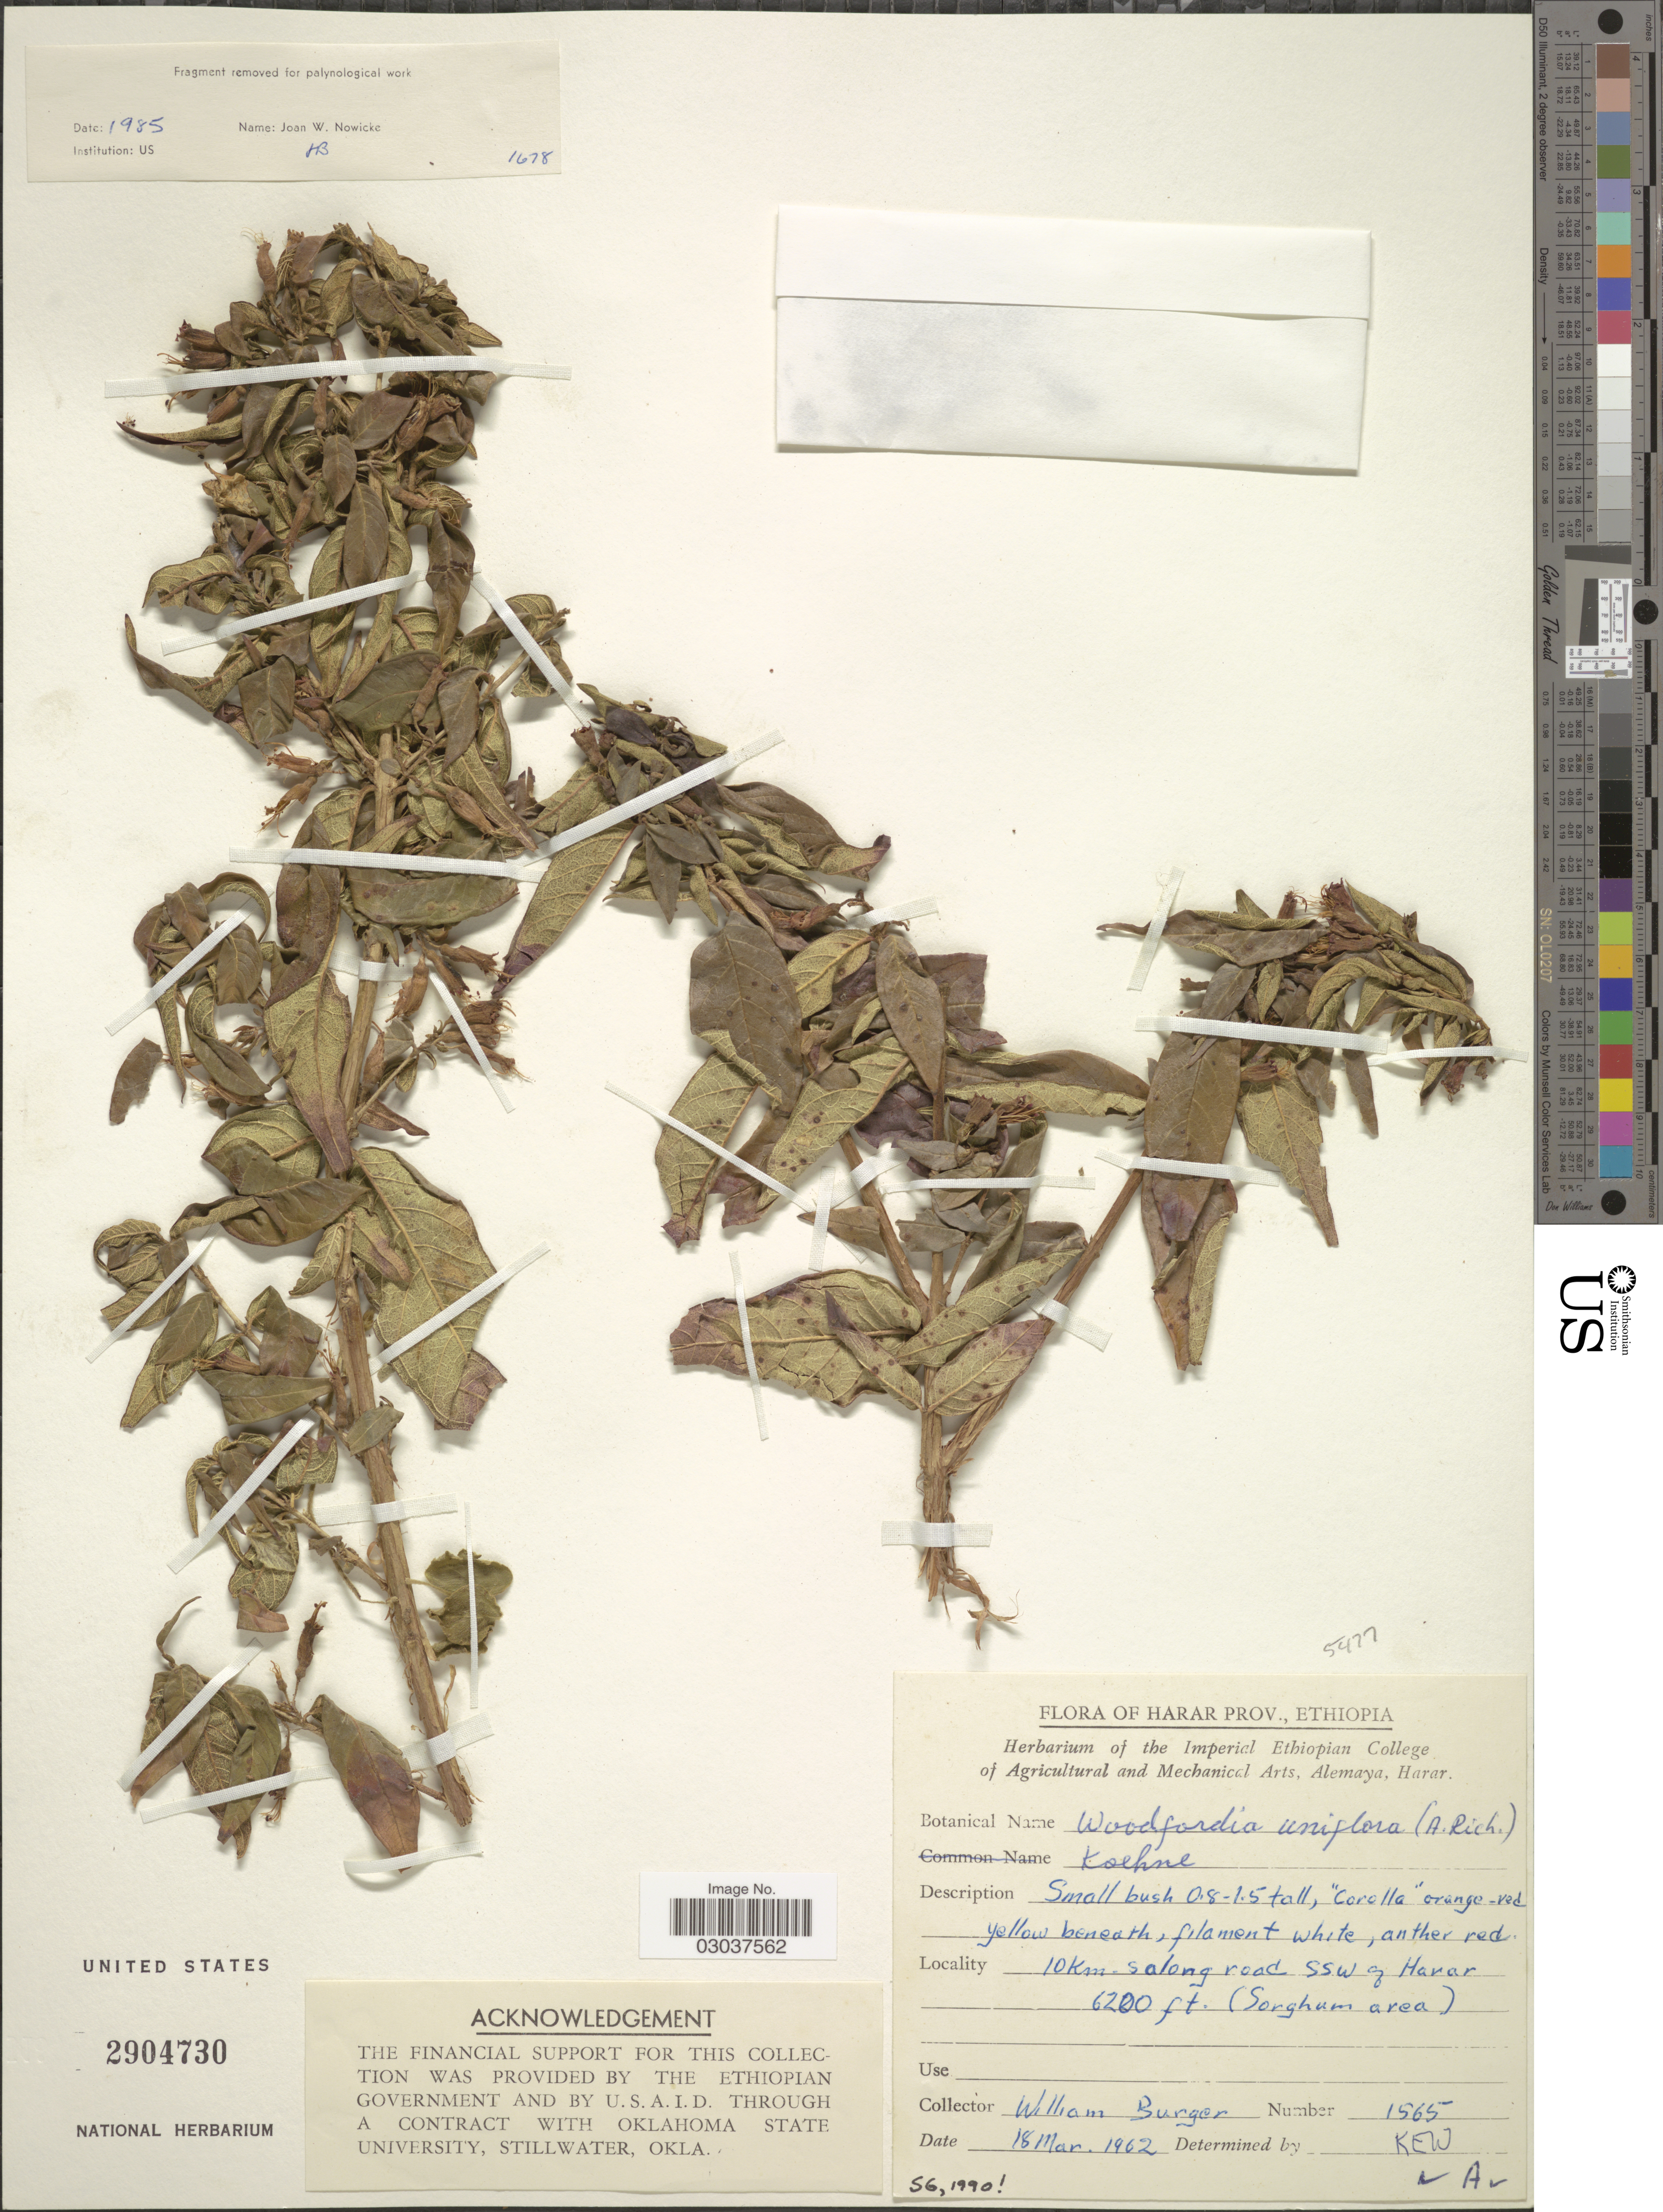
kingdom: Plantae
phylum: Tracheophyta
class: Magnoliopsida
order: Myrtales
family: Lythraceae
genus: Woodfordia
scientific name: Woodfordia uniflora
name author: (A. Rich.) Koehne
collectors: W. Burger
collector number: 1565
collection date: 1962-03-18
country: Ethiopia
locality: Harar Prov. 10 Km. S along road SSW of Harar. (Sorghum area).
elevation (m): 1890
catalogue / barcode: US 2904730